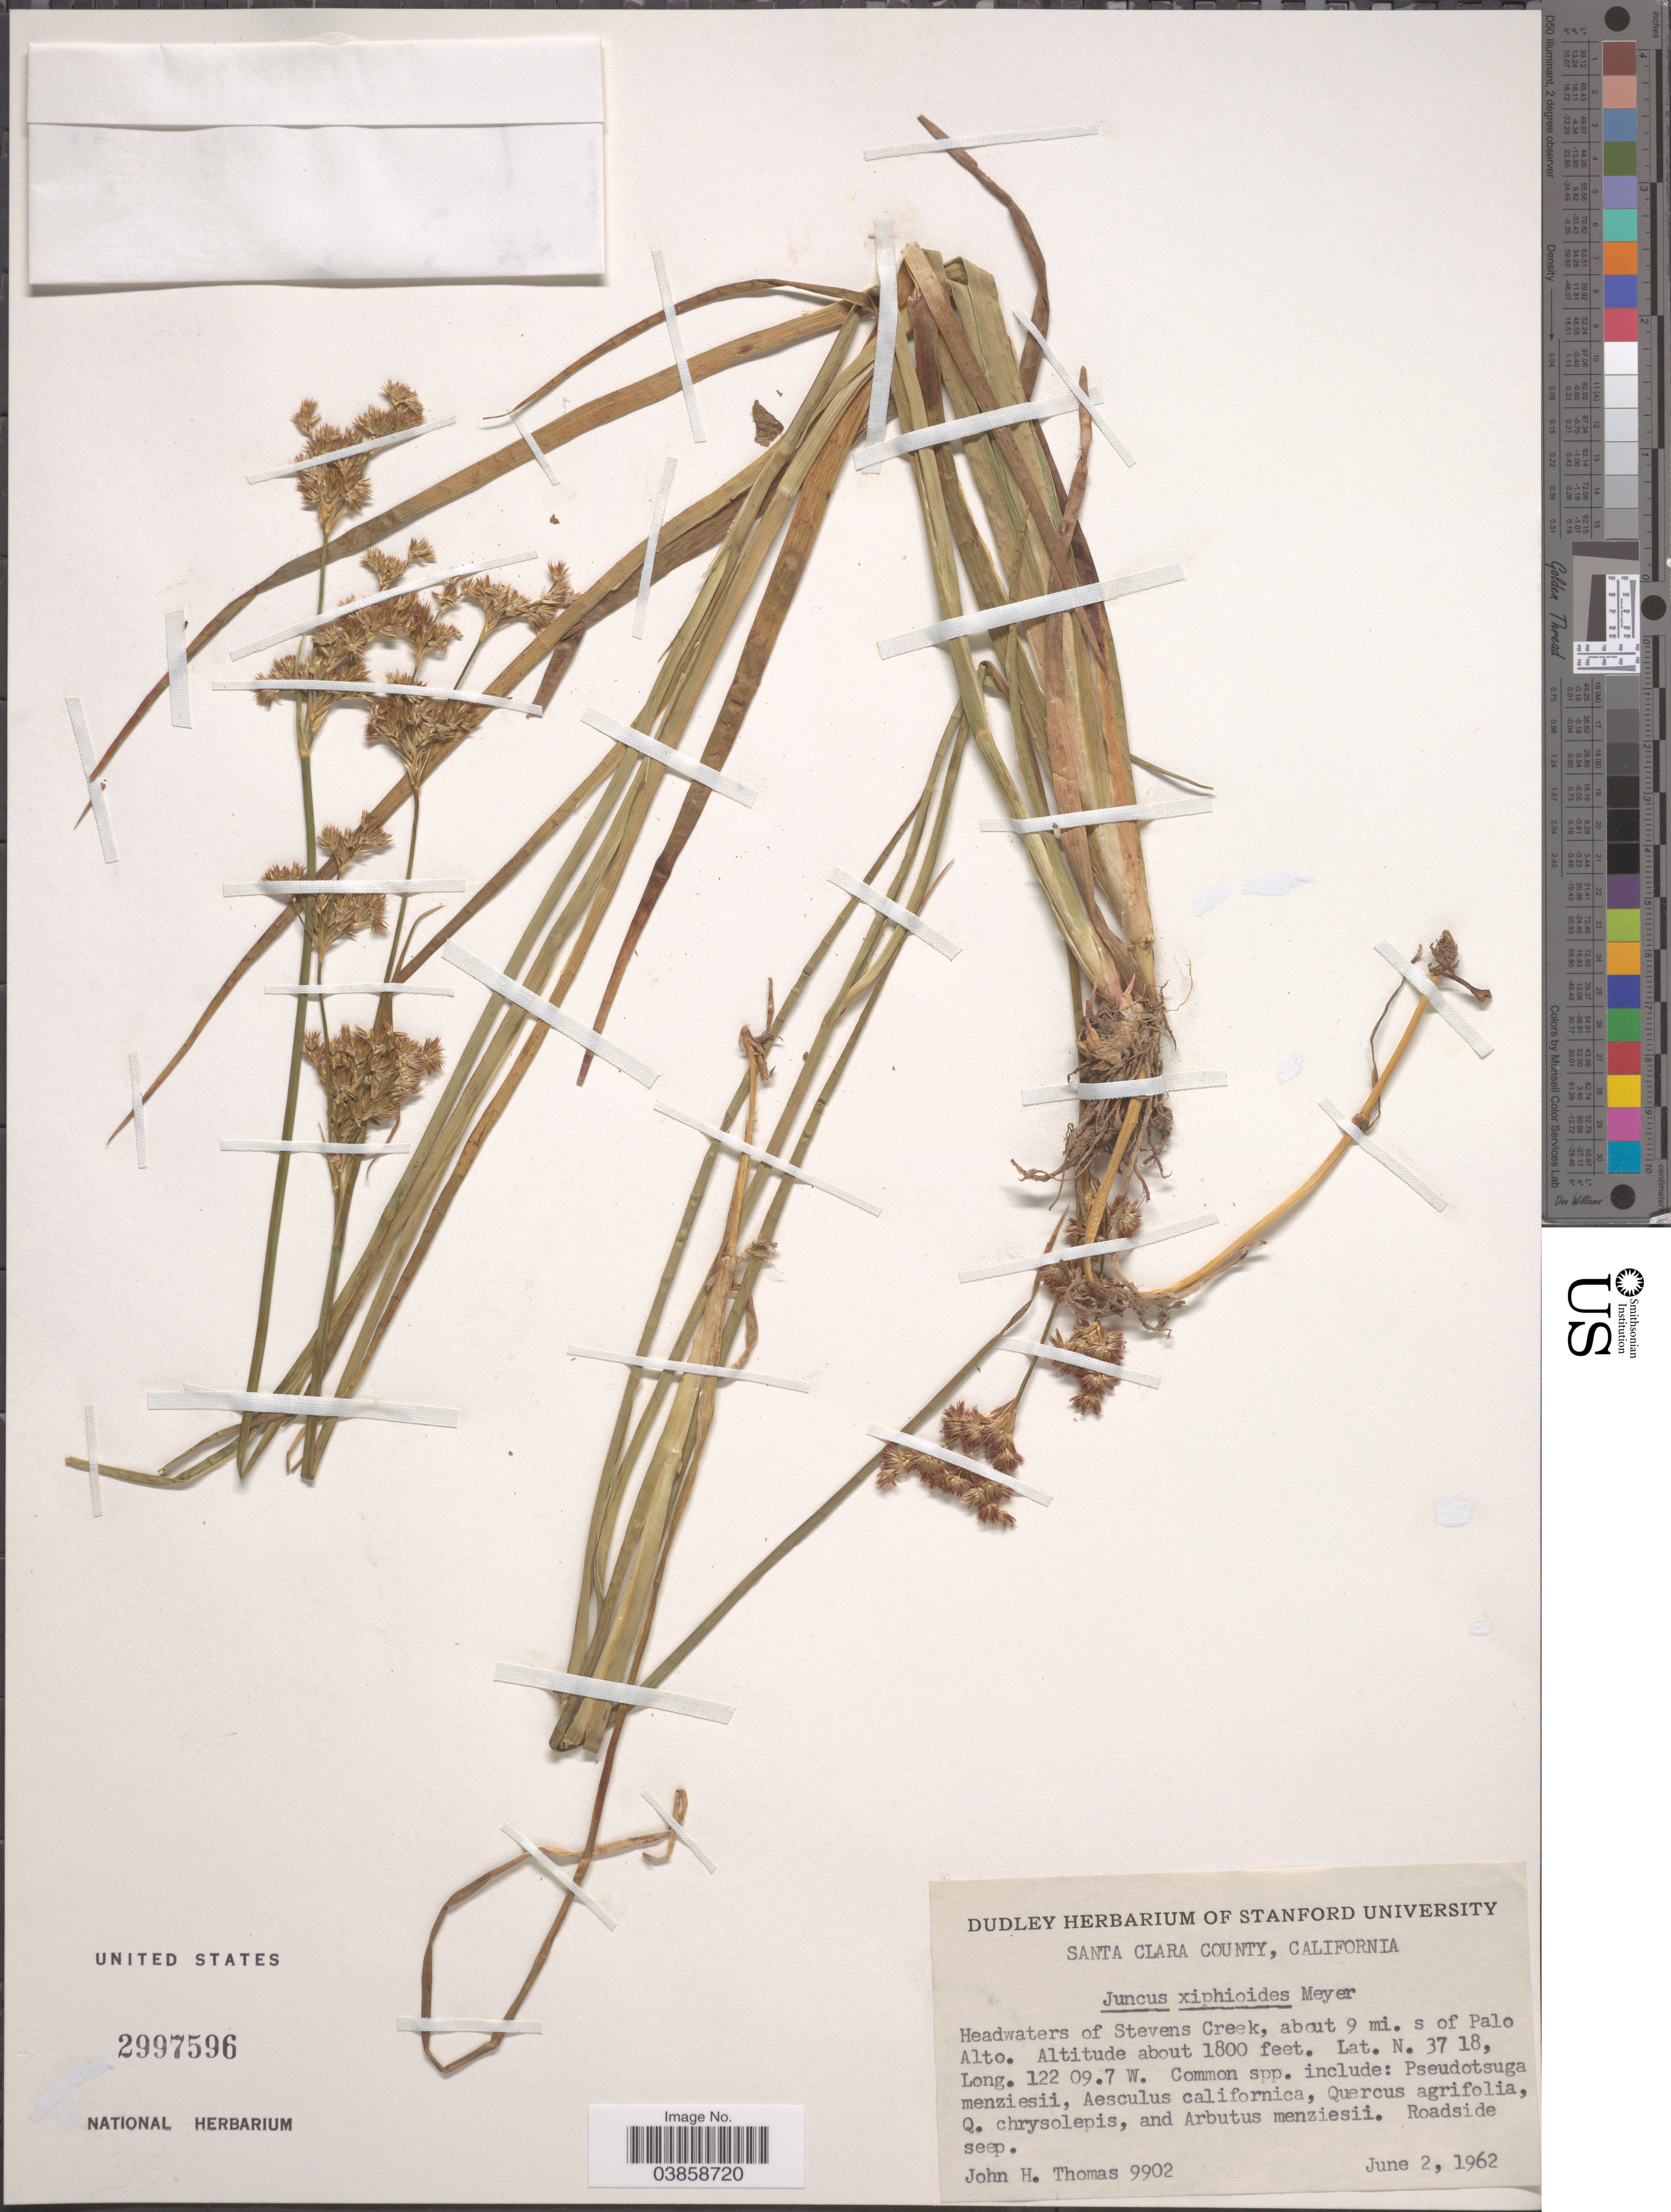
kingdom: Plantae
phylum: Tracheophyta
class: Liliopsida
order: Poales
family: Juncaceae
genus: Juncus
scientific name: Juncus xiphioides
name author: E. Mey.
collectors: J. H. Thomas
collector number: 9902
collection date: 1962-06-02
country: United States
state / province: California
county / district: Santa Clara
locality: Santa Clara County. Headwaters of Stevens Creek, about 9 miles mi. s of Palo Alto.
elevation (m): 549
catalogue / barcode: US 2997596